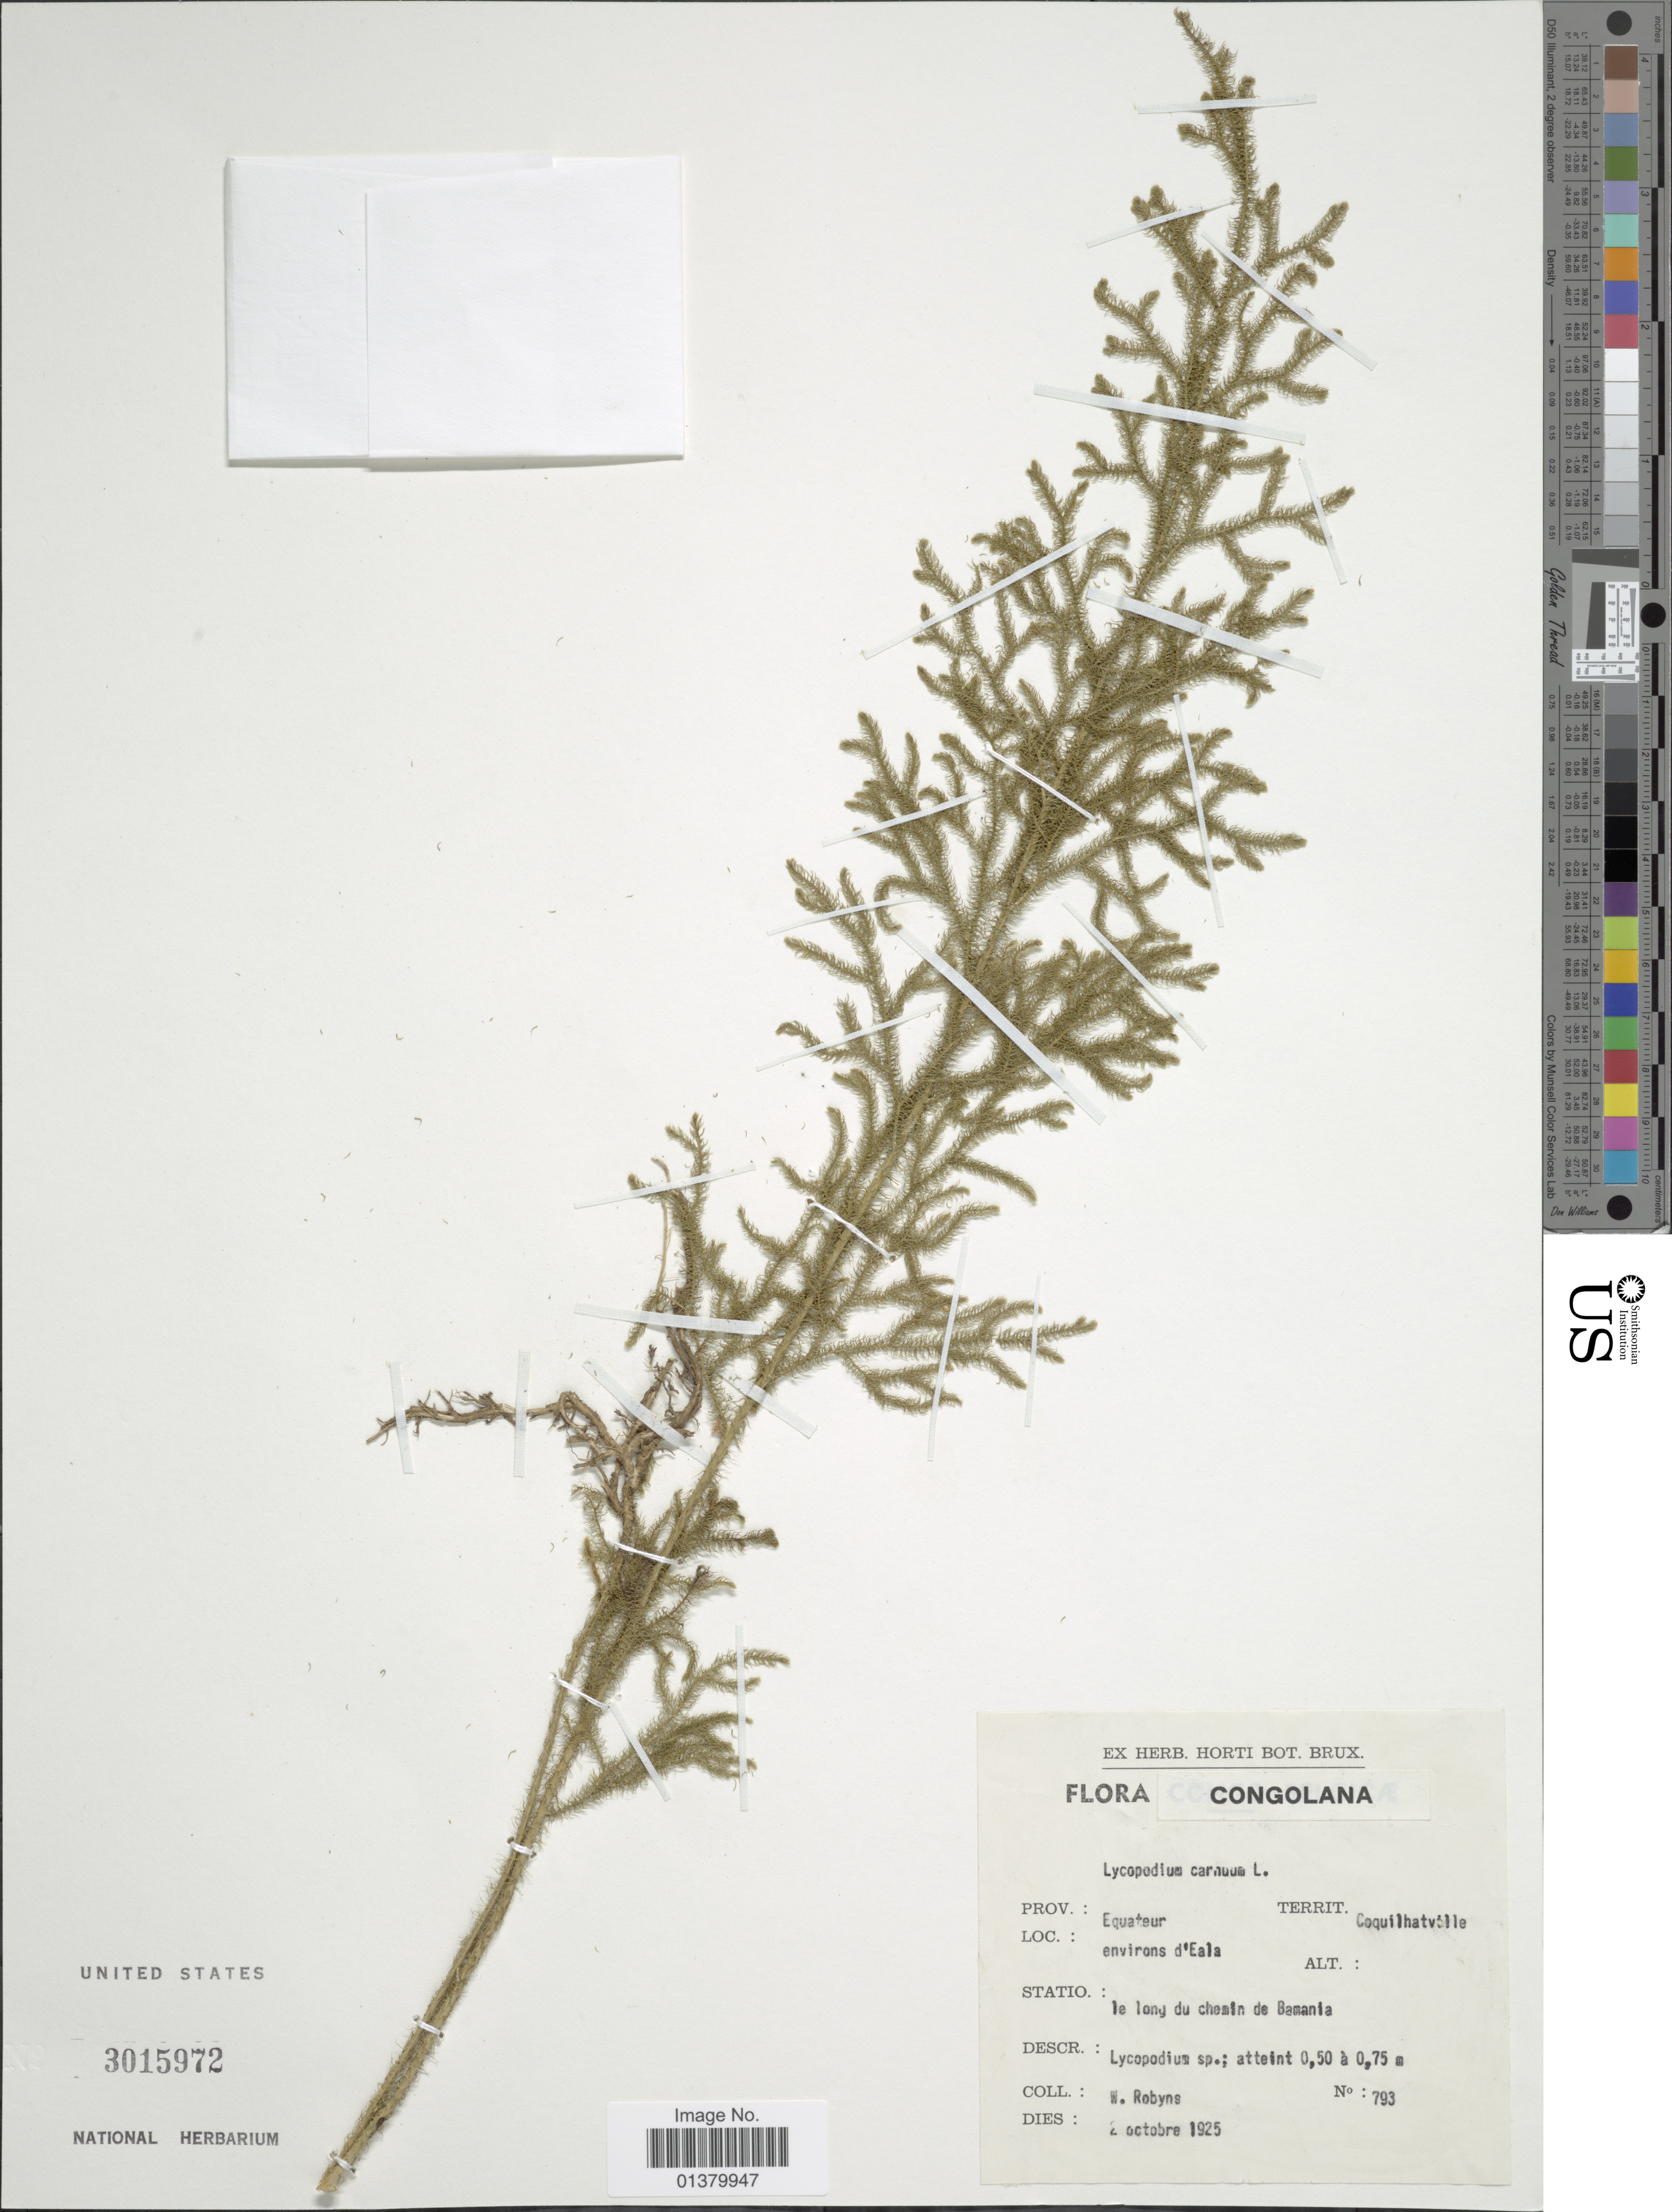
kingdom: Plantae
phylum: Tracheophyta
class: Lycopodiopsida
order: Lycopodiales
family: Lycopodiaceae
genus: Palhinhaea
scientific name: Palhinhaea cernua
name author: (L.) Vasc. & Franco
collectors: W. Robyns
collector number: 793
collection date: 1925-10-02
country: Congo, Democratic Republic of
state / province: Equateur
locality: Territ. Coquilhatville, environs d'Eala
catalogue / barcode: US 3015972